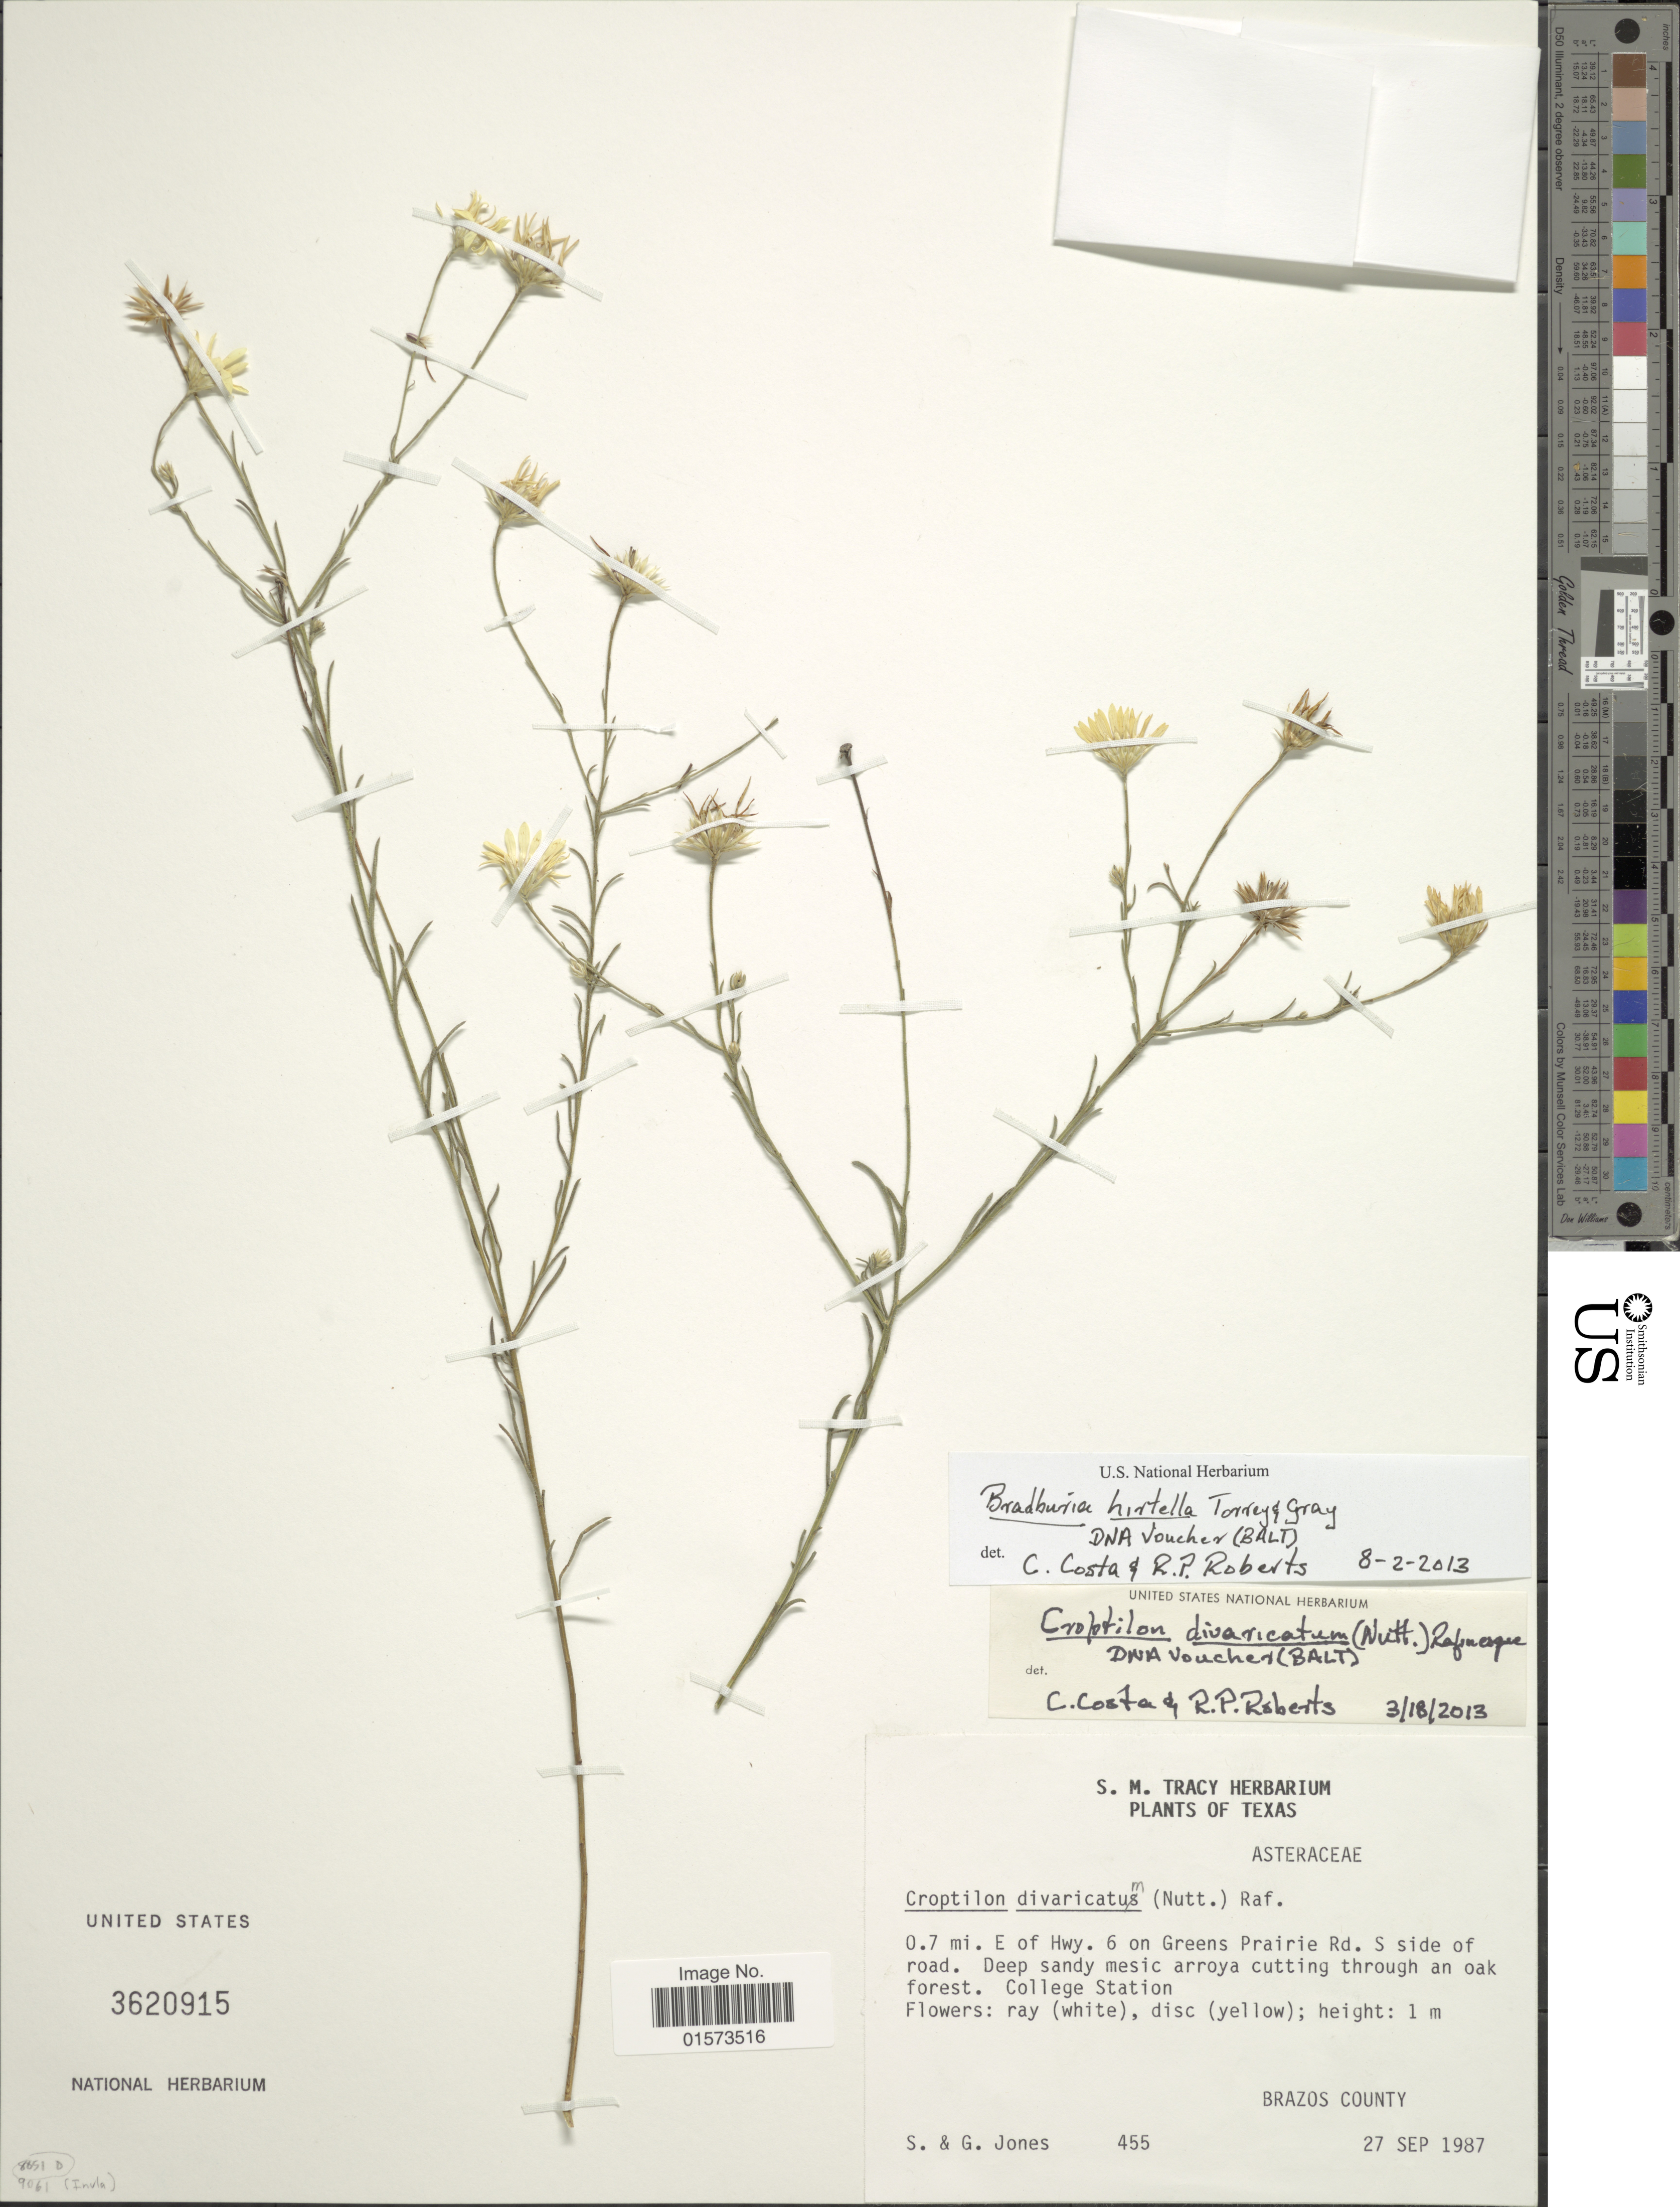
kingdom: Plantae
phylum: Tracheophyta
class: Magnoliopsida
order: Asterales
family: Asteraceae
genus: Croptilon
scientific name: Croptilon divaricatum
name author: (Nutt.) Raf.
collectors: S. Jones & G. Jones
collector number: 455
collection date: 1987-09-27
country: United States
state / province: Texas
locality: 0.7 mi. E of Hwy. 6 on Greens Prairie Rd. S side of road. Deep sandy mesic arroya cutting through an oak forest, College Station, Brazos County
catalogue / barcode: US 3620915